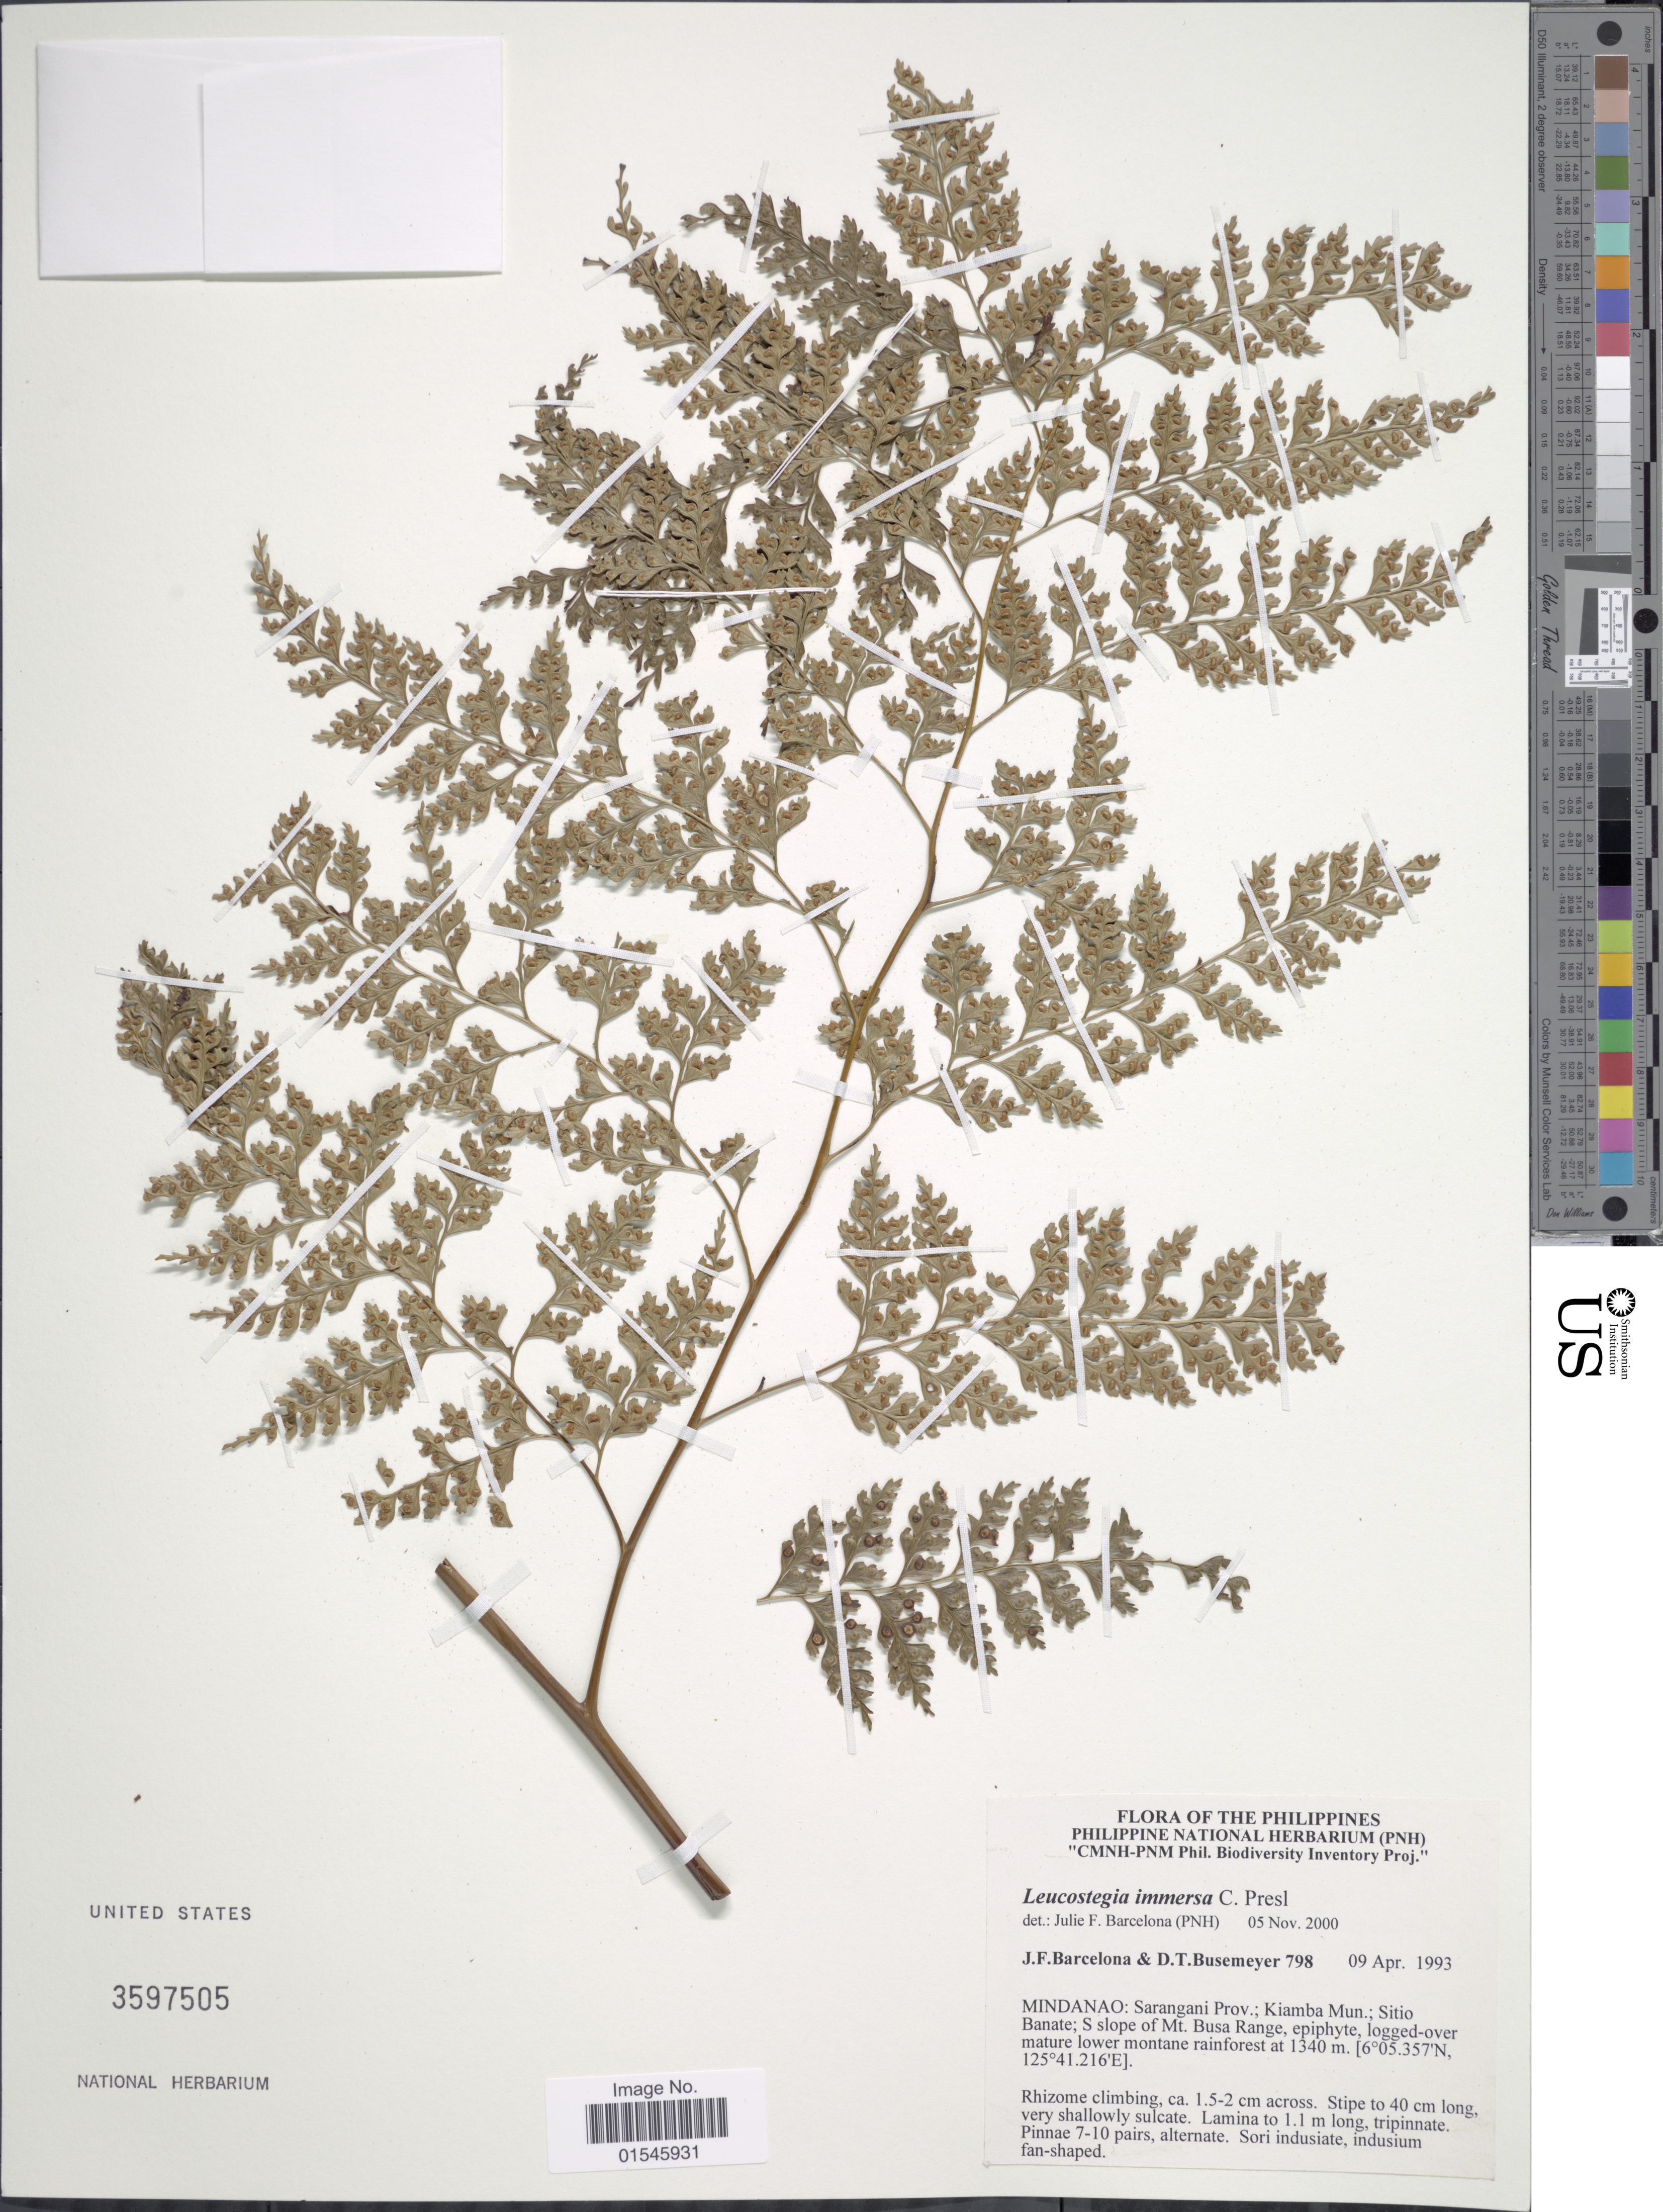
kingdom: Plantae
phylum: Tracheophyta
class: Polypodiopsida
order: Polypodiales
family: Hypodematiaceae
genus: Leucostegia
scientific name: Leucostegia truncata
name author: (D. Don) Fraser-Jenk.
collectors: J. F. Barcelona & D. Busemeyer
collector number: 798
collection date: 1993-04-09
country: Philippines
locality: Mindanao: Sarangani Prov.; Kiamba Mun.; Sitio Banate; S slope of Mt Busa Range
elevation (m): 1340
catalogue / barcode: US 3597505